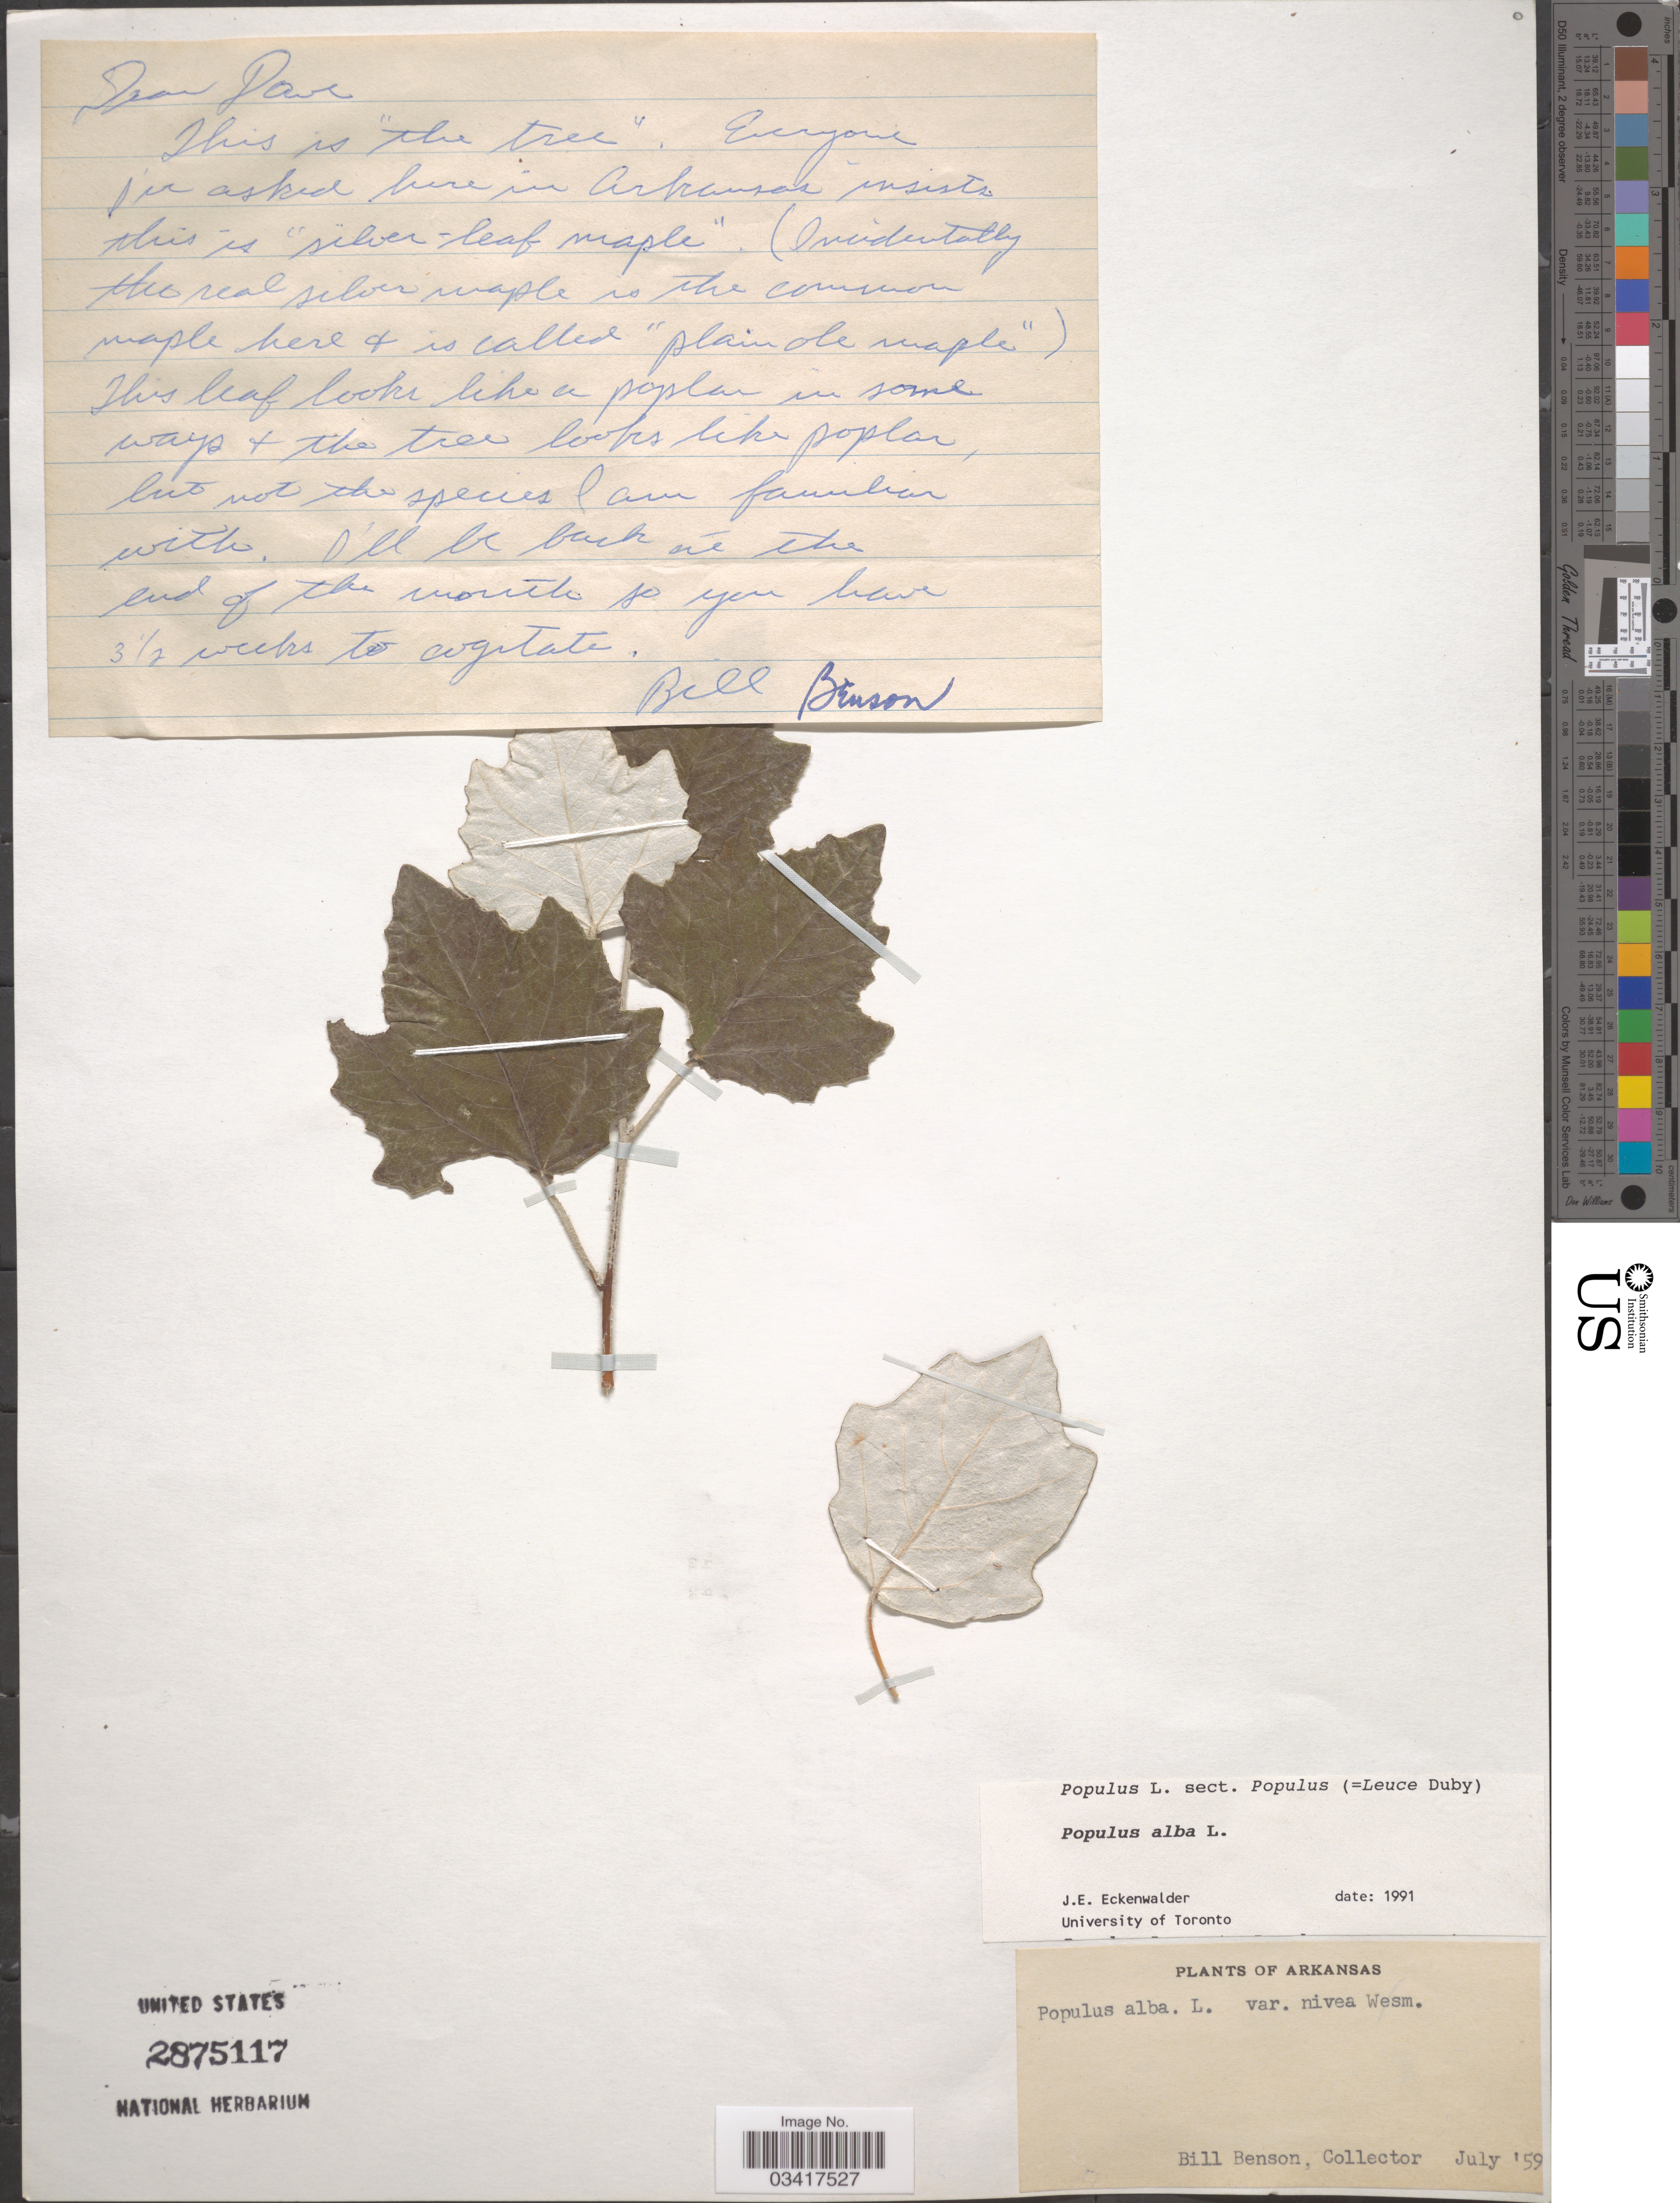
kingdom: Plantae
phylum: Tracheophyta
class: Magnoliopsida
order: Malpighiales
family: Salicaceae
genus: Populus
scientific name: Populus alba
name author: L.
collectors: B. Benson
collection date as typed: Transcribed d/m/y: /7/59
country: United States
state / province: Arkansas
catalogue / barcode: US 2875117